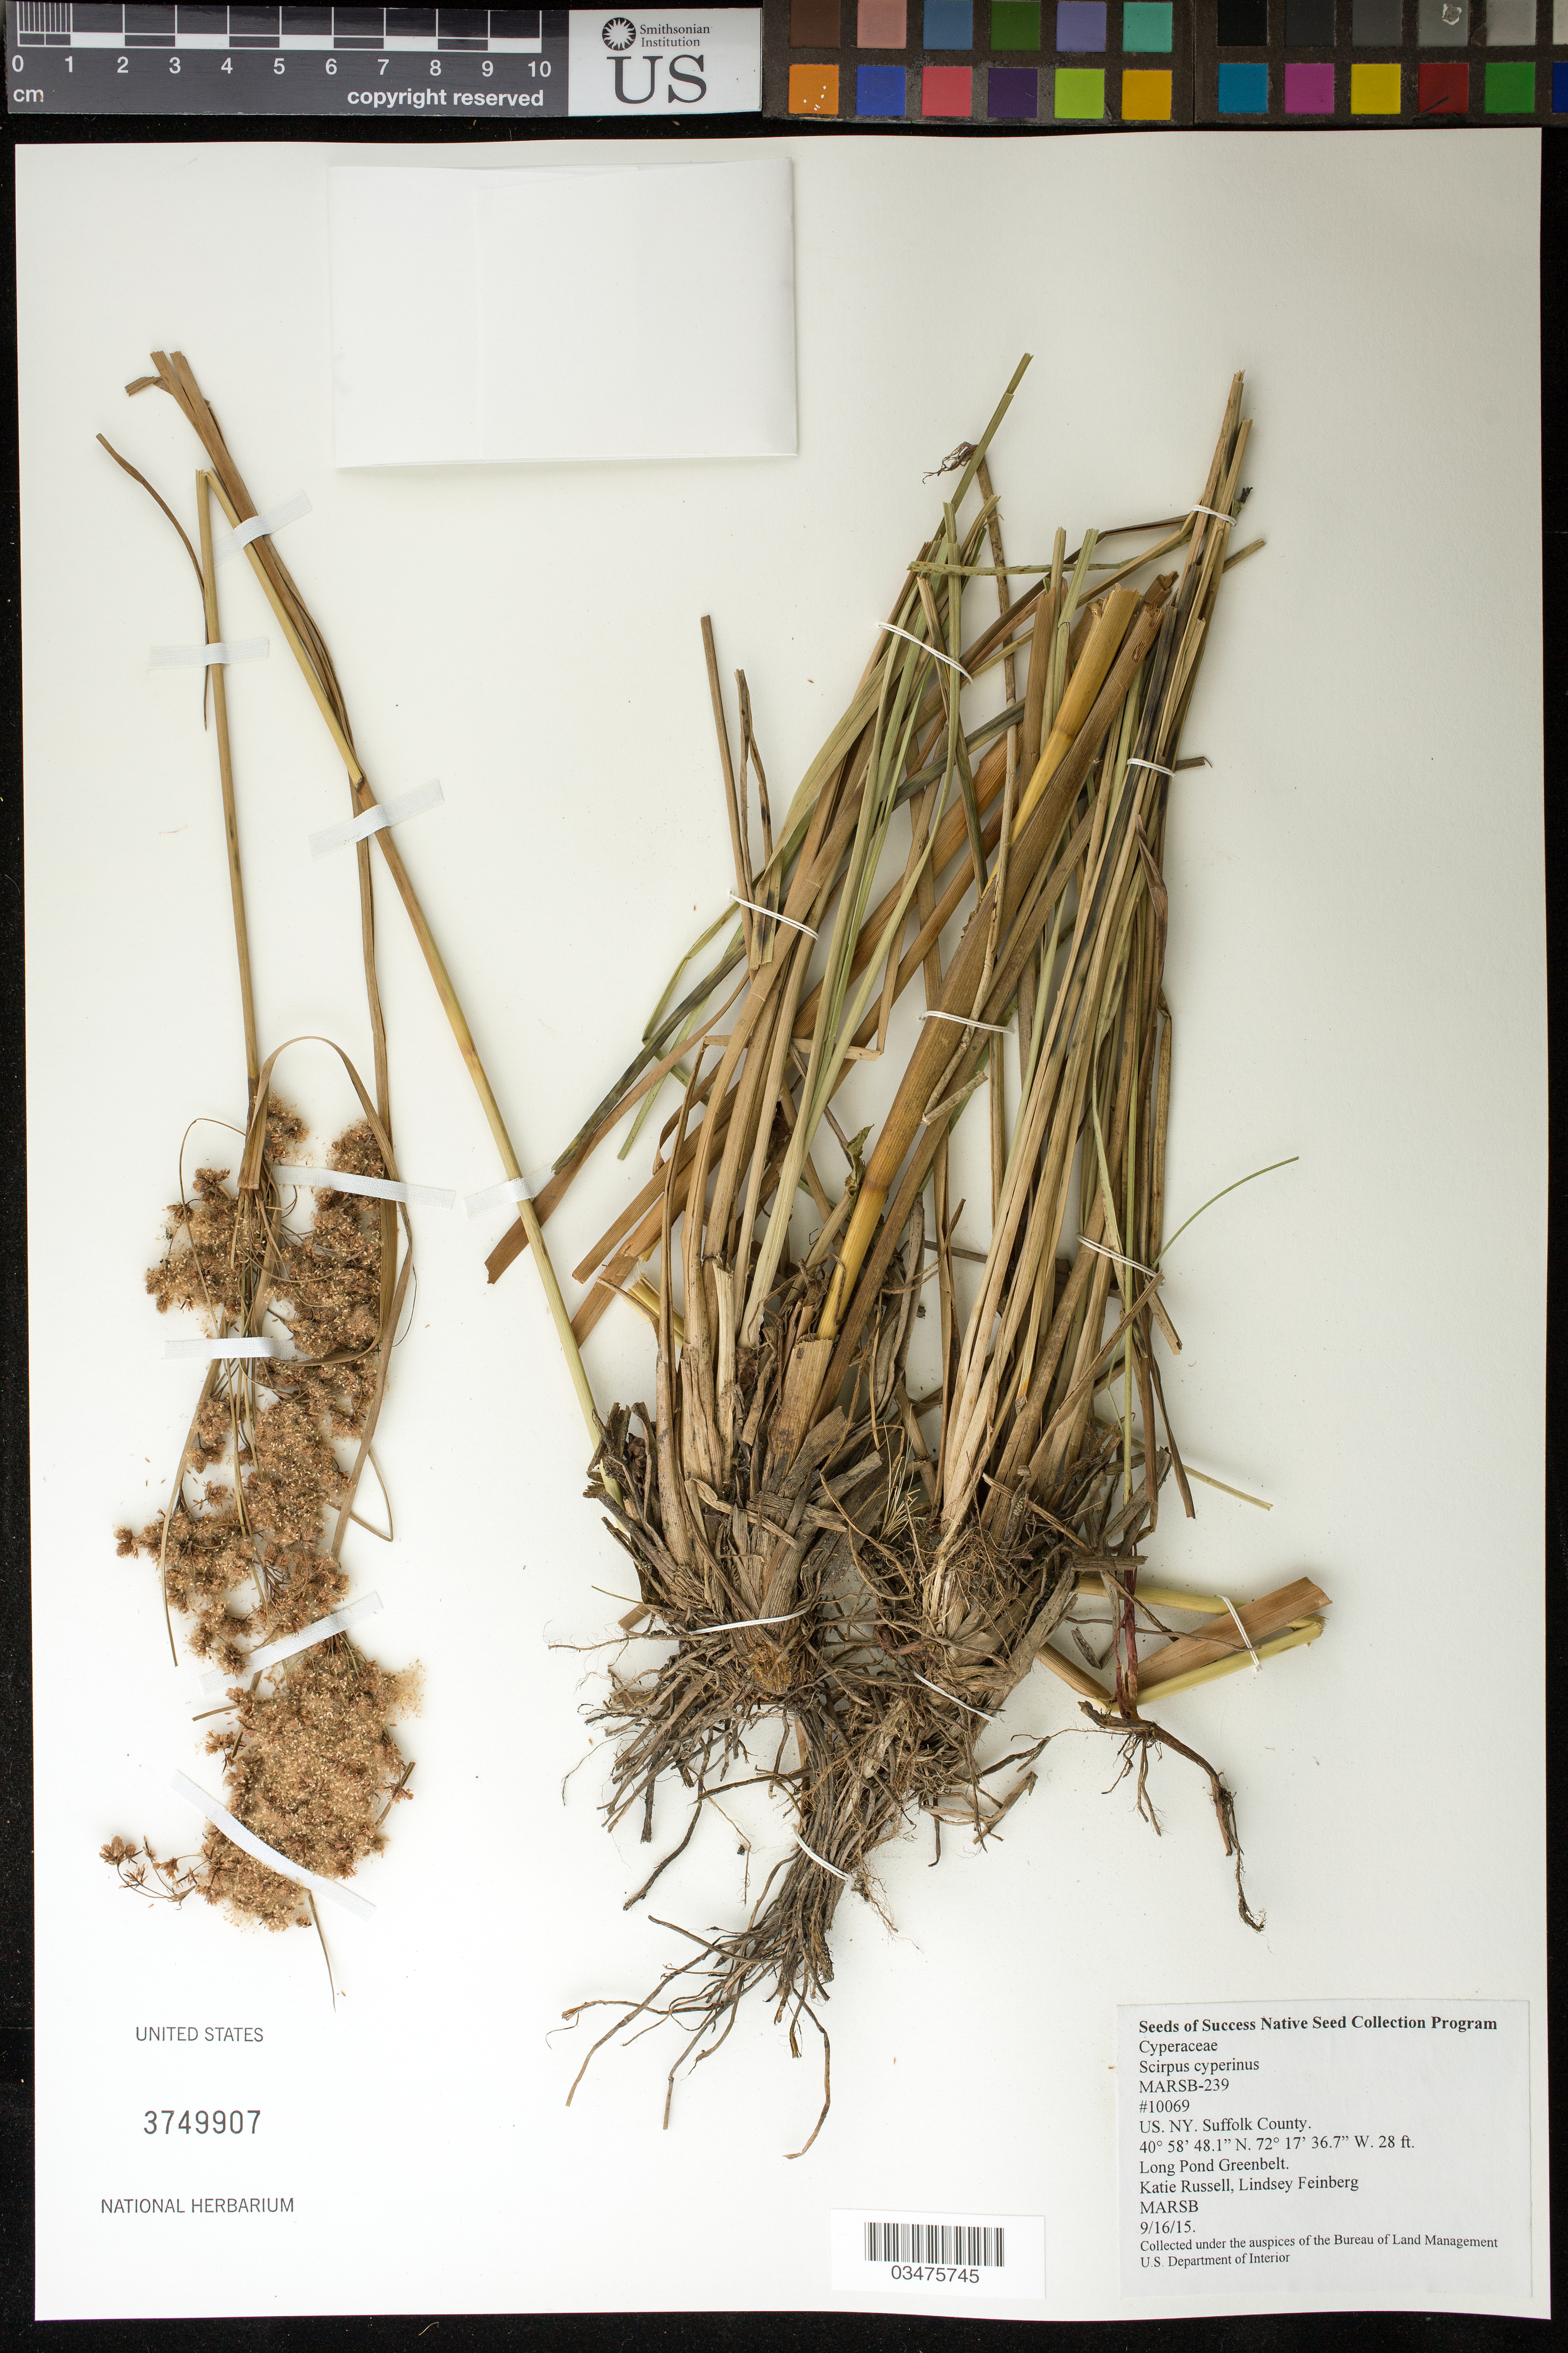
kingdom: Plantae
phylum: Tracheophyta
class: Liliopsida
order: Poales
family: Cyperaceae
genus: Scirpus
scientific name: Scirpus cyperinus (L.) Kunth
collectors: K. Russell & L. Feinberg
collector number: MARSB-239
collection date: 2015-09-16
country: United States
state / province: New York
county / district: Suffolk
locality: Long Pond Greenbelt, Long Pond, Hamlet to Hamlet Trail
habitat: Central Shrub & Herb Depression Pond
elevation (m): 9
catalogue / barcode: US 3749907